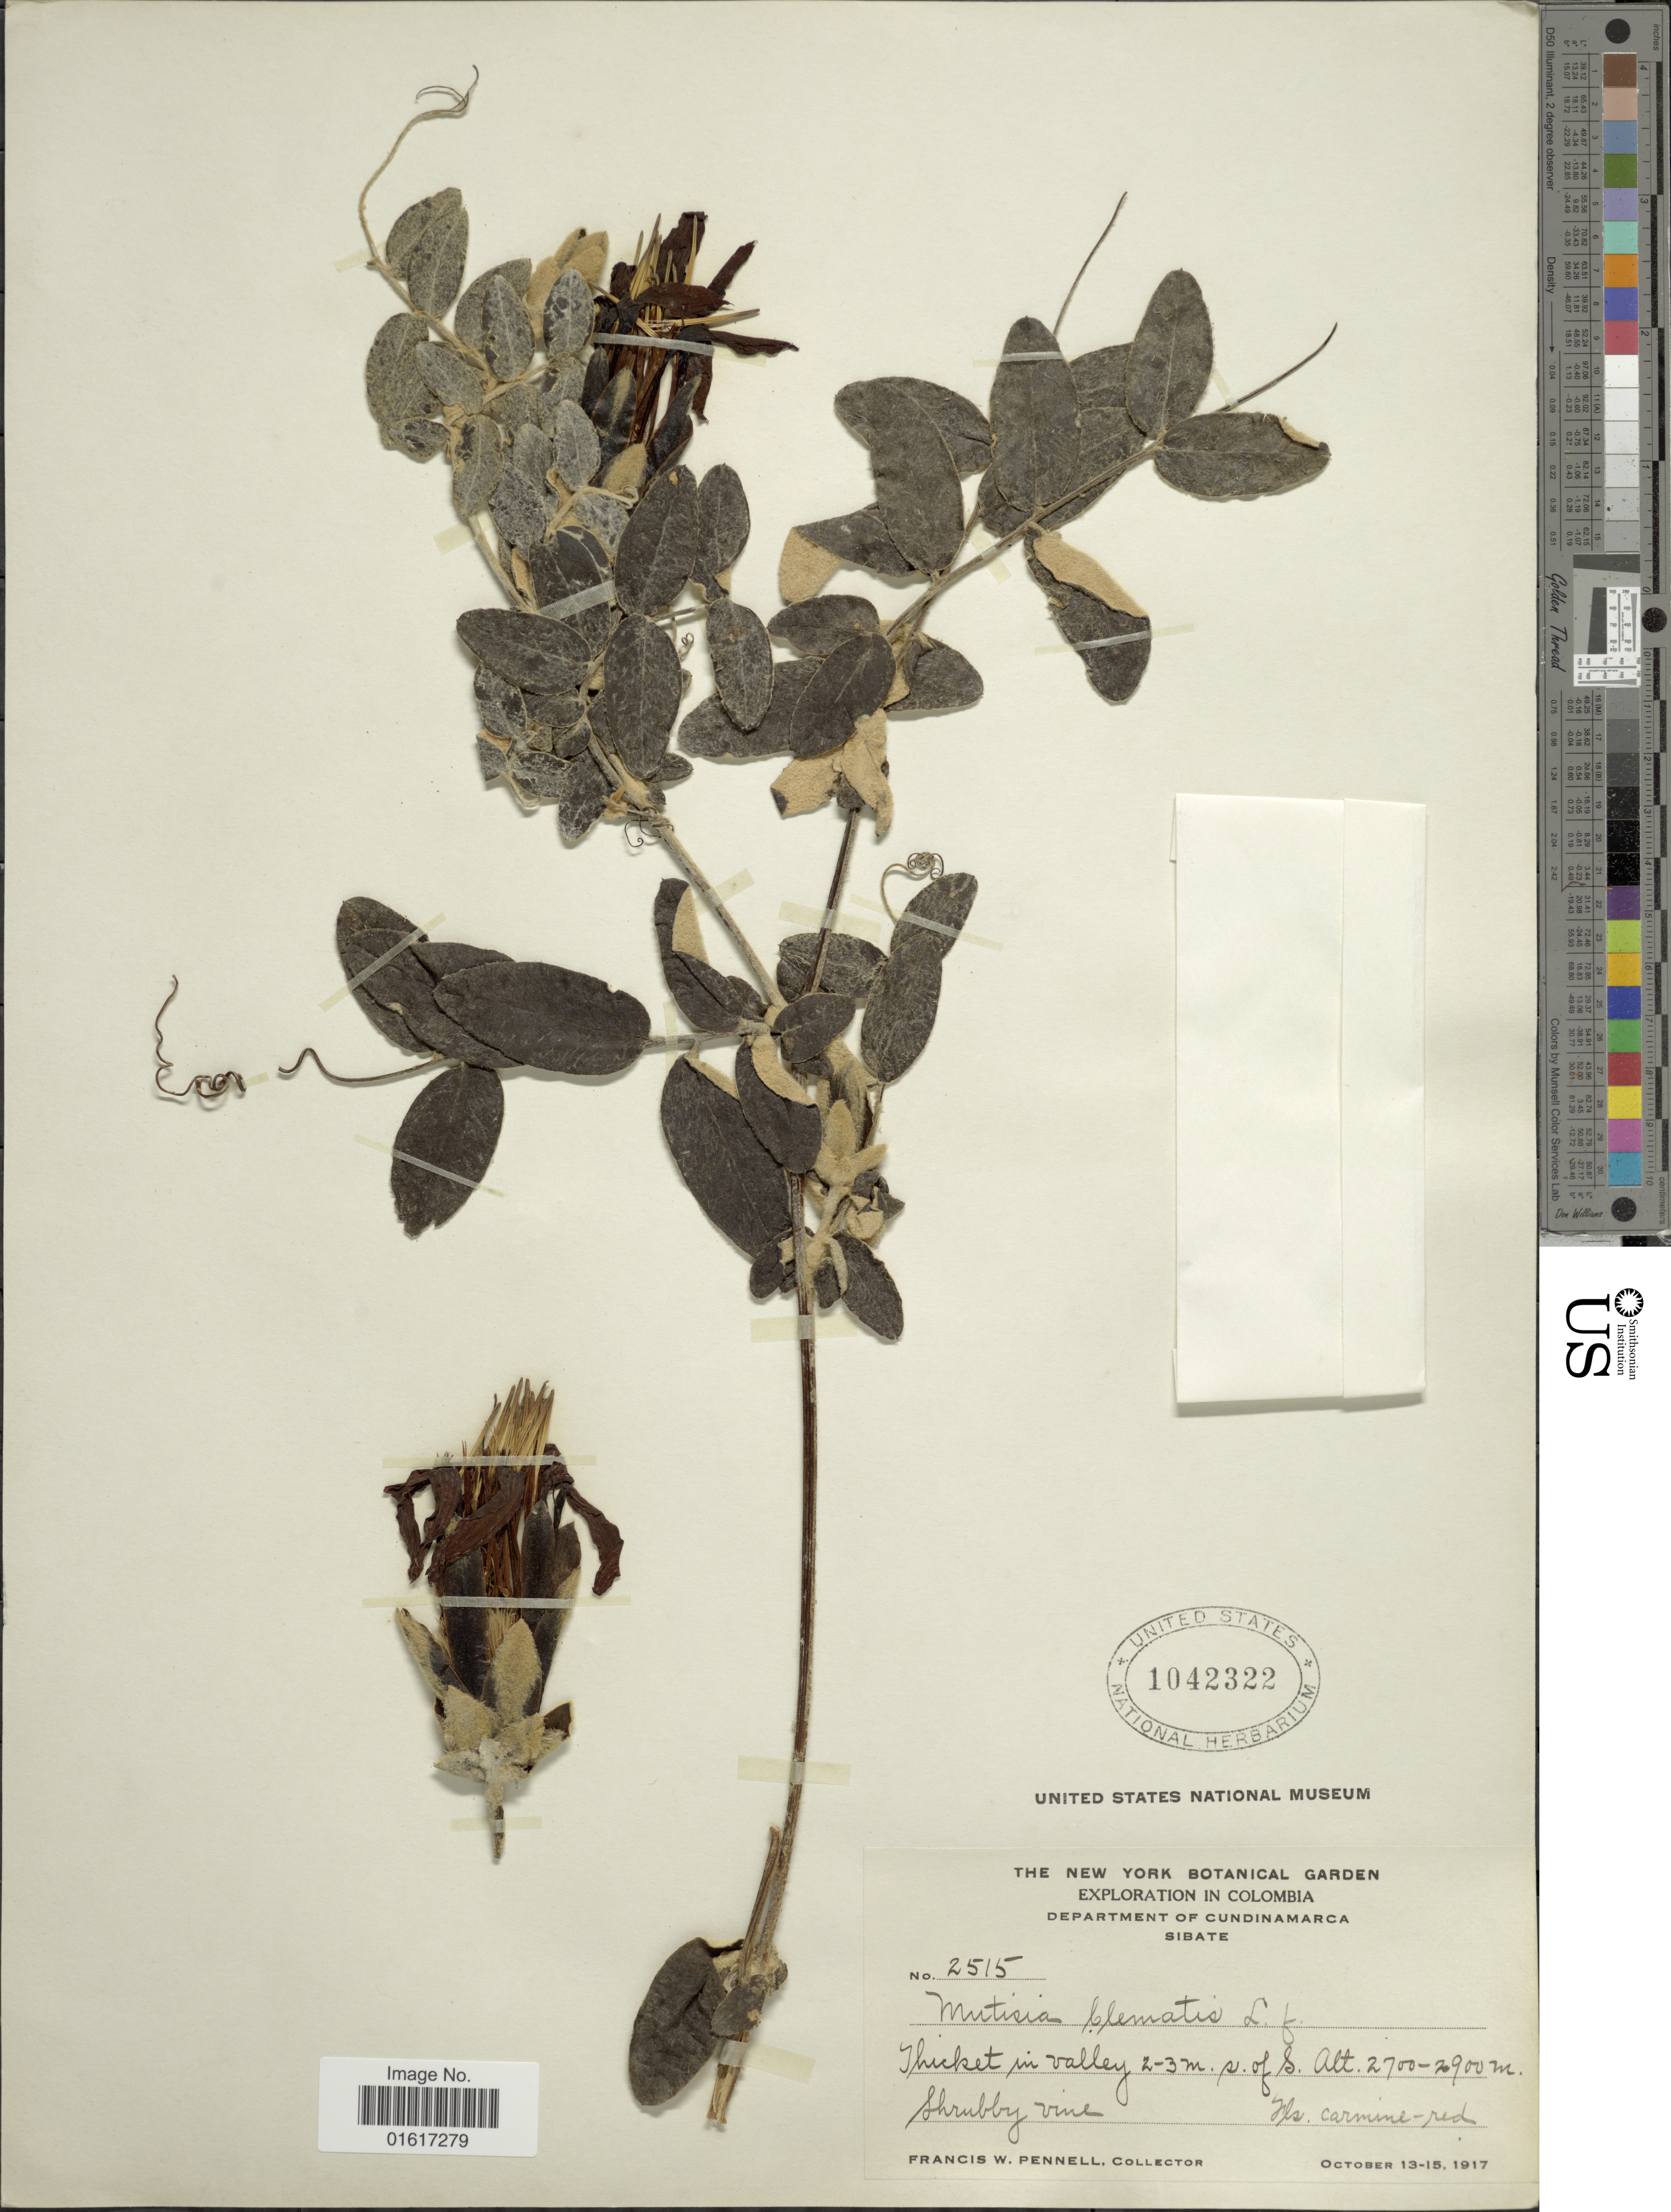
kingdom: Plantae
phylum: Tracheophyta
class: Magnoliopsida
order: Asterales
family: Asteraceae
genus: Mutisia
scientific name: Mutisia clematis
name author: L. f.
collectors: F. W. Pennell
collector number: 2515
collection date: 1917-10-13/1917-10-15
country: Colombia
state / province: Cundinamarca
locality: Sibate. Thicket in valley 2-3 m. s. of S.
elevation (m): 2700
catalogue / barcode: US 1042322